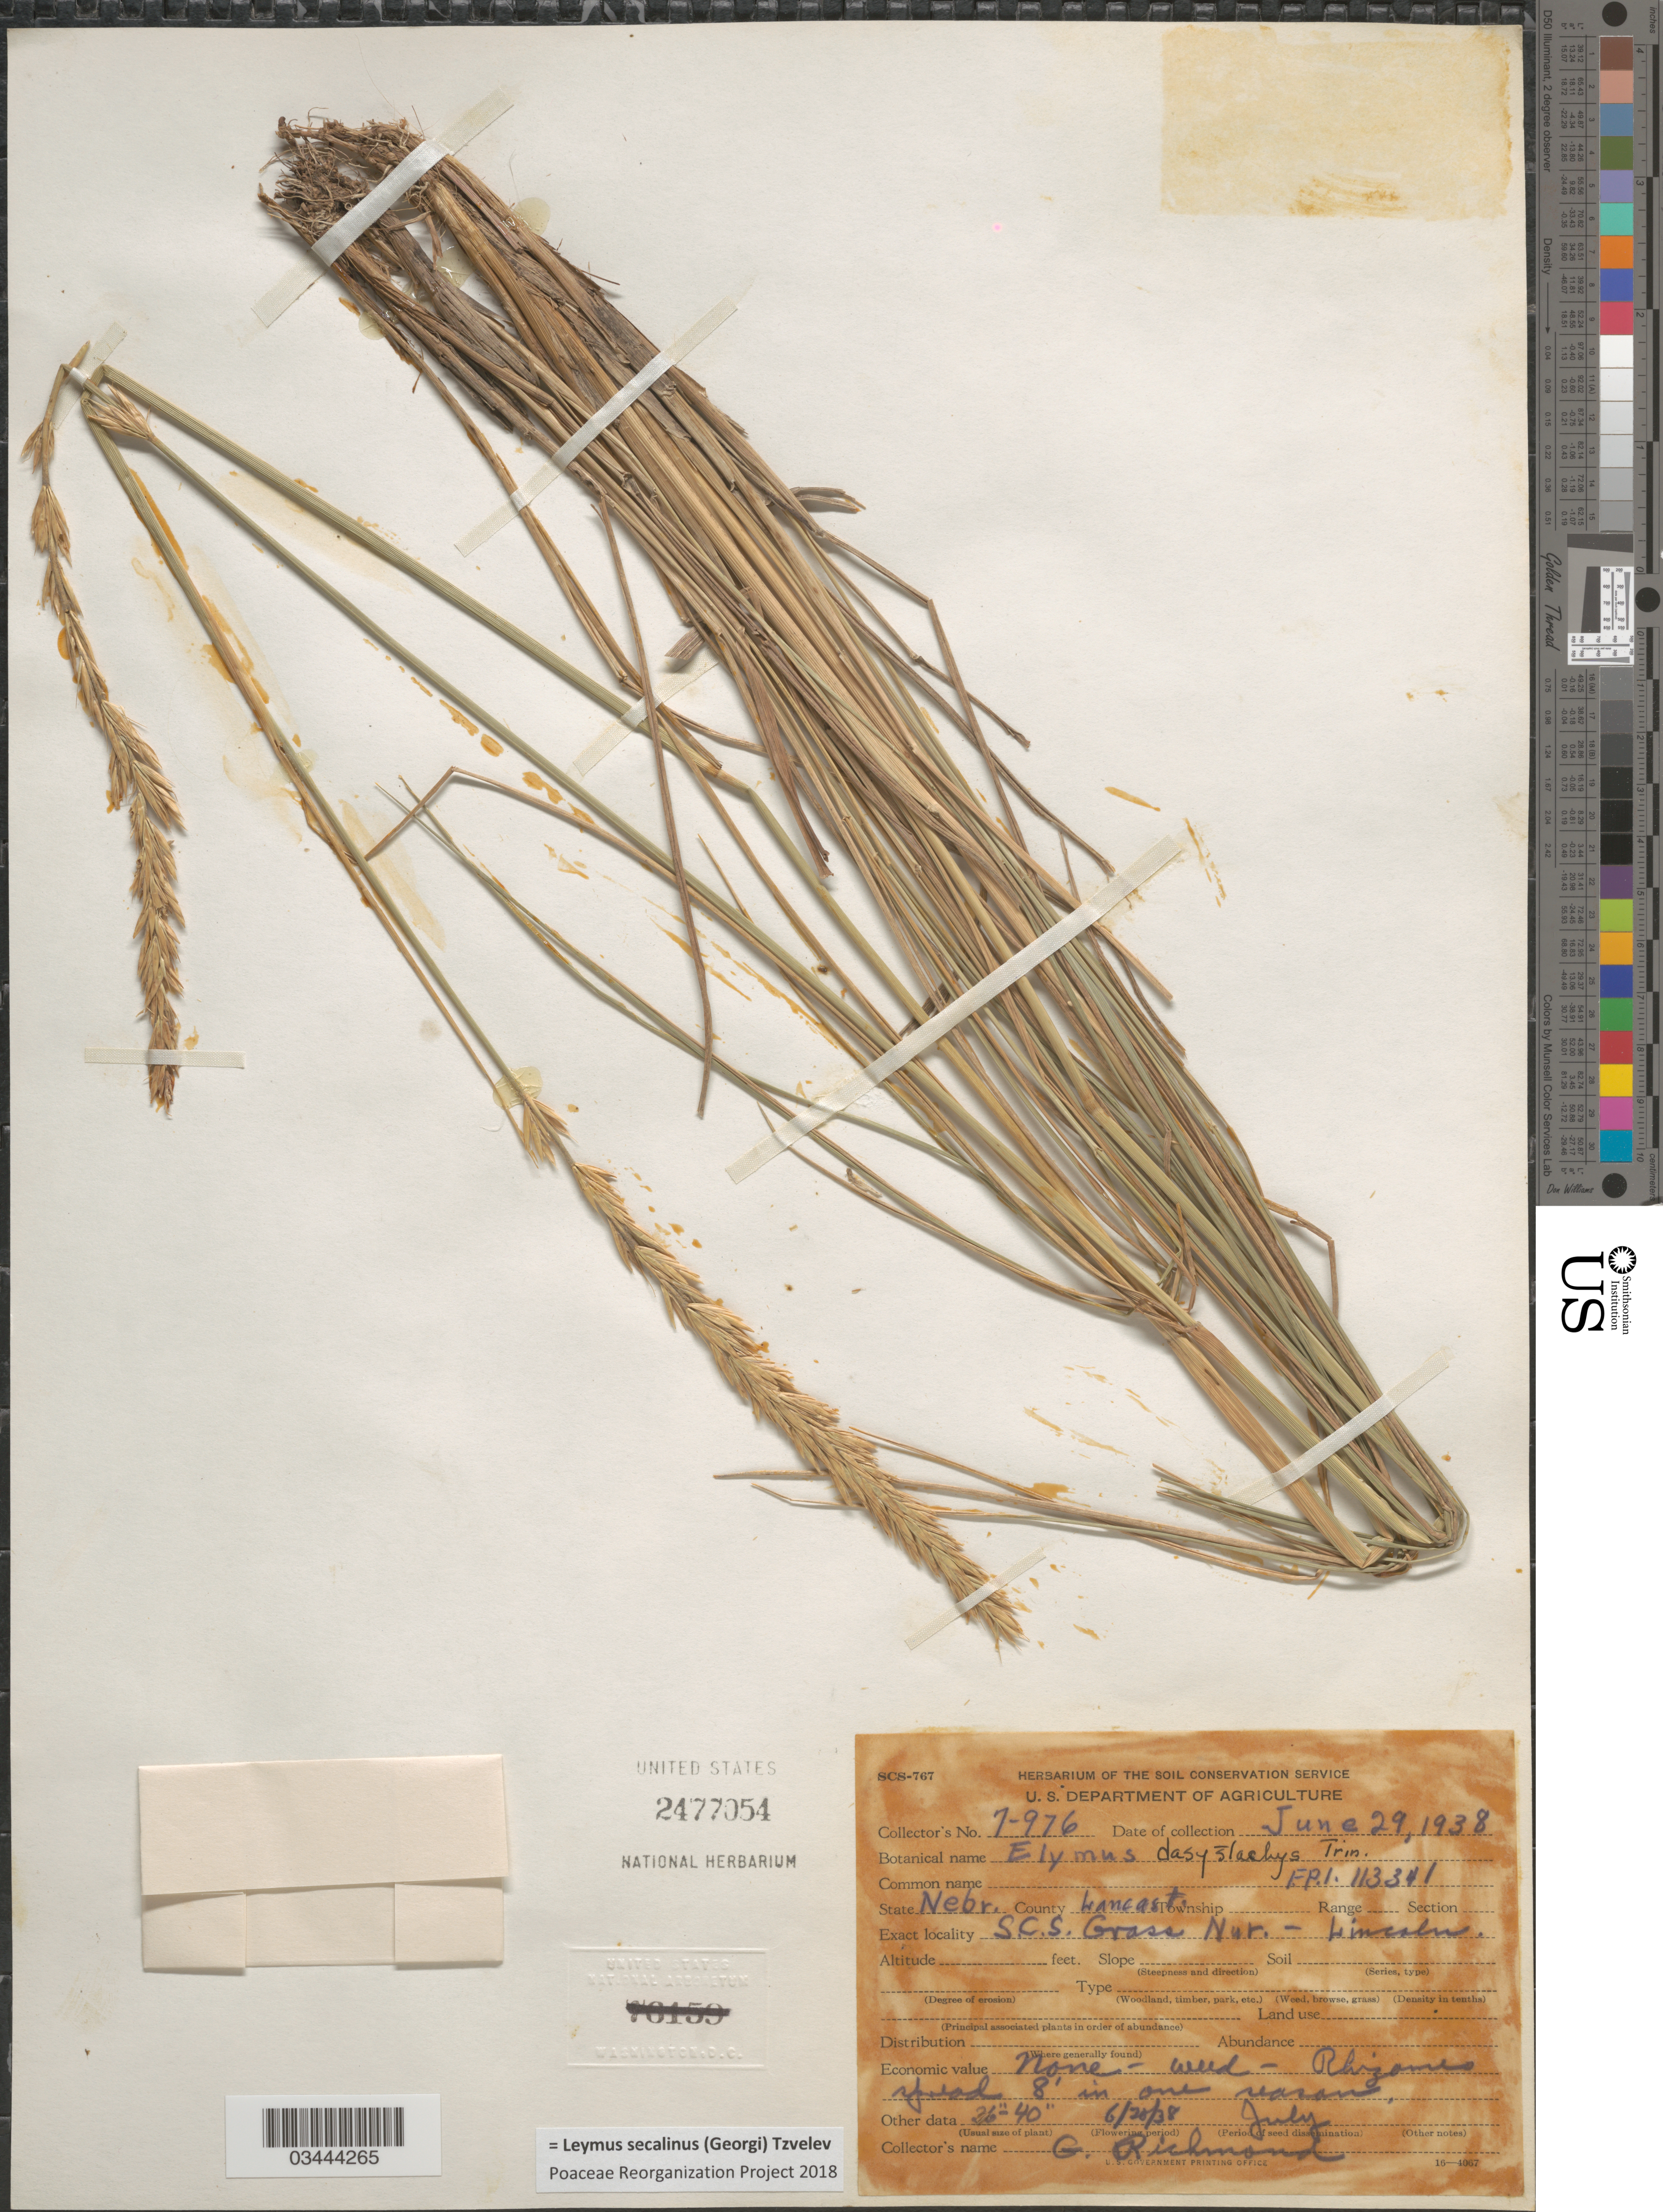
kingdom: Plantae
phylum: Tracheophyta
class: Liliopsida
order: Poales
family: Poaceae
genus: Leymus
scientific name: Leymus secalinus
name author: (Georgi) Tzvelev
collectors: G. Richmond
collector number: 7-976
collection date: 1938-06-29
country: United States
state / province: Nebraska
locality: County Lancast. S.C.S. Grass Nur. - Lincoln.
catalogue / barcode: US 2477054